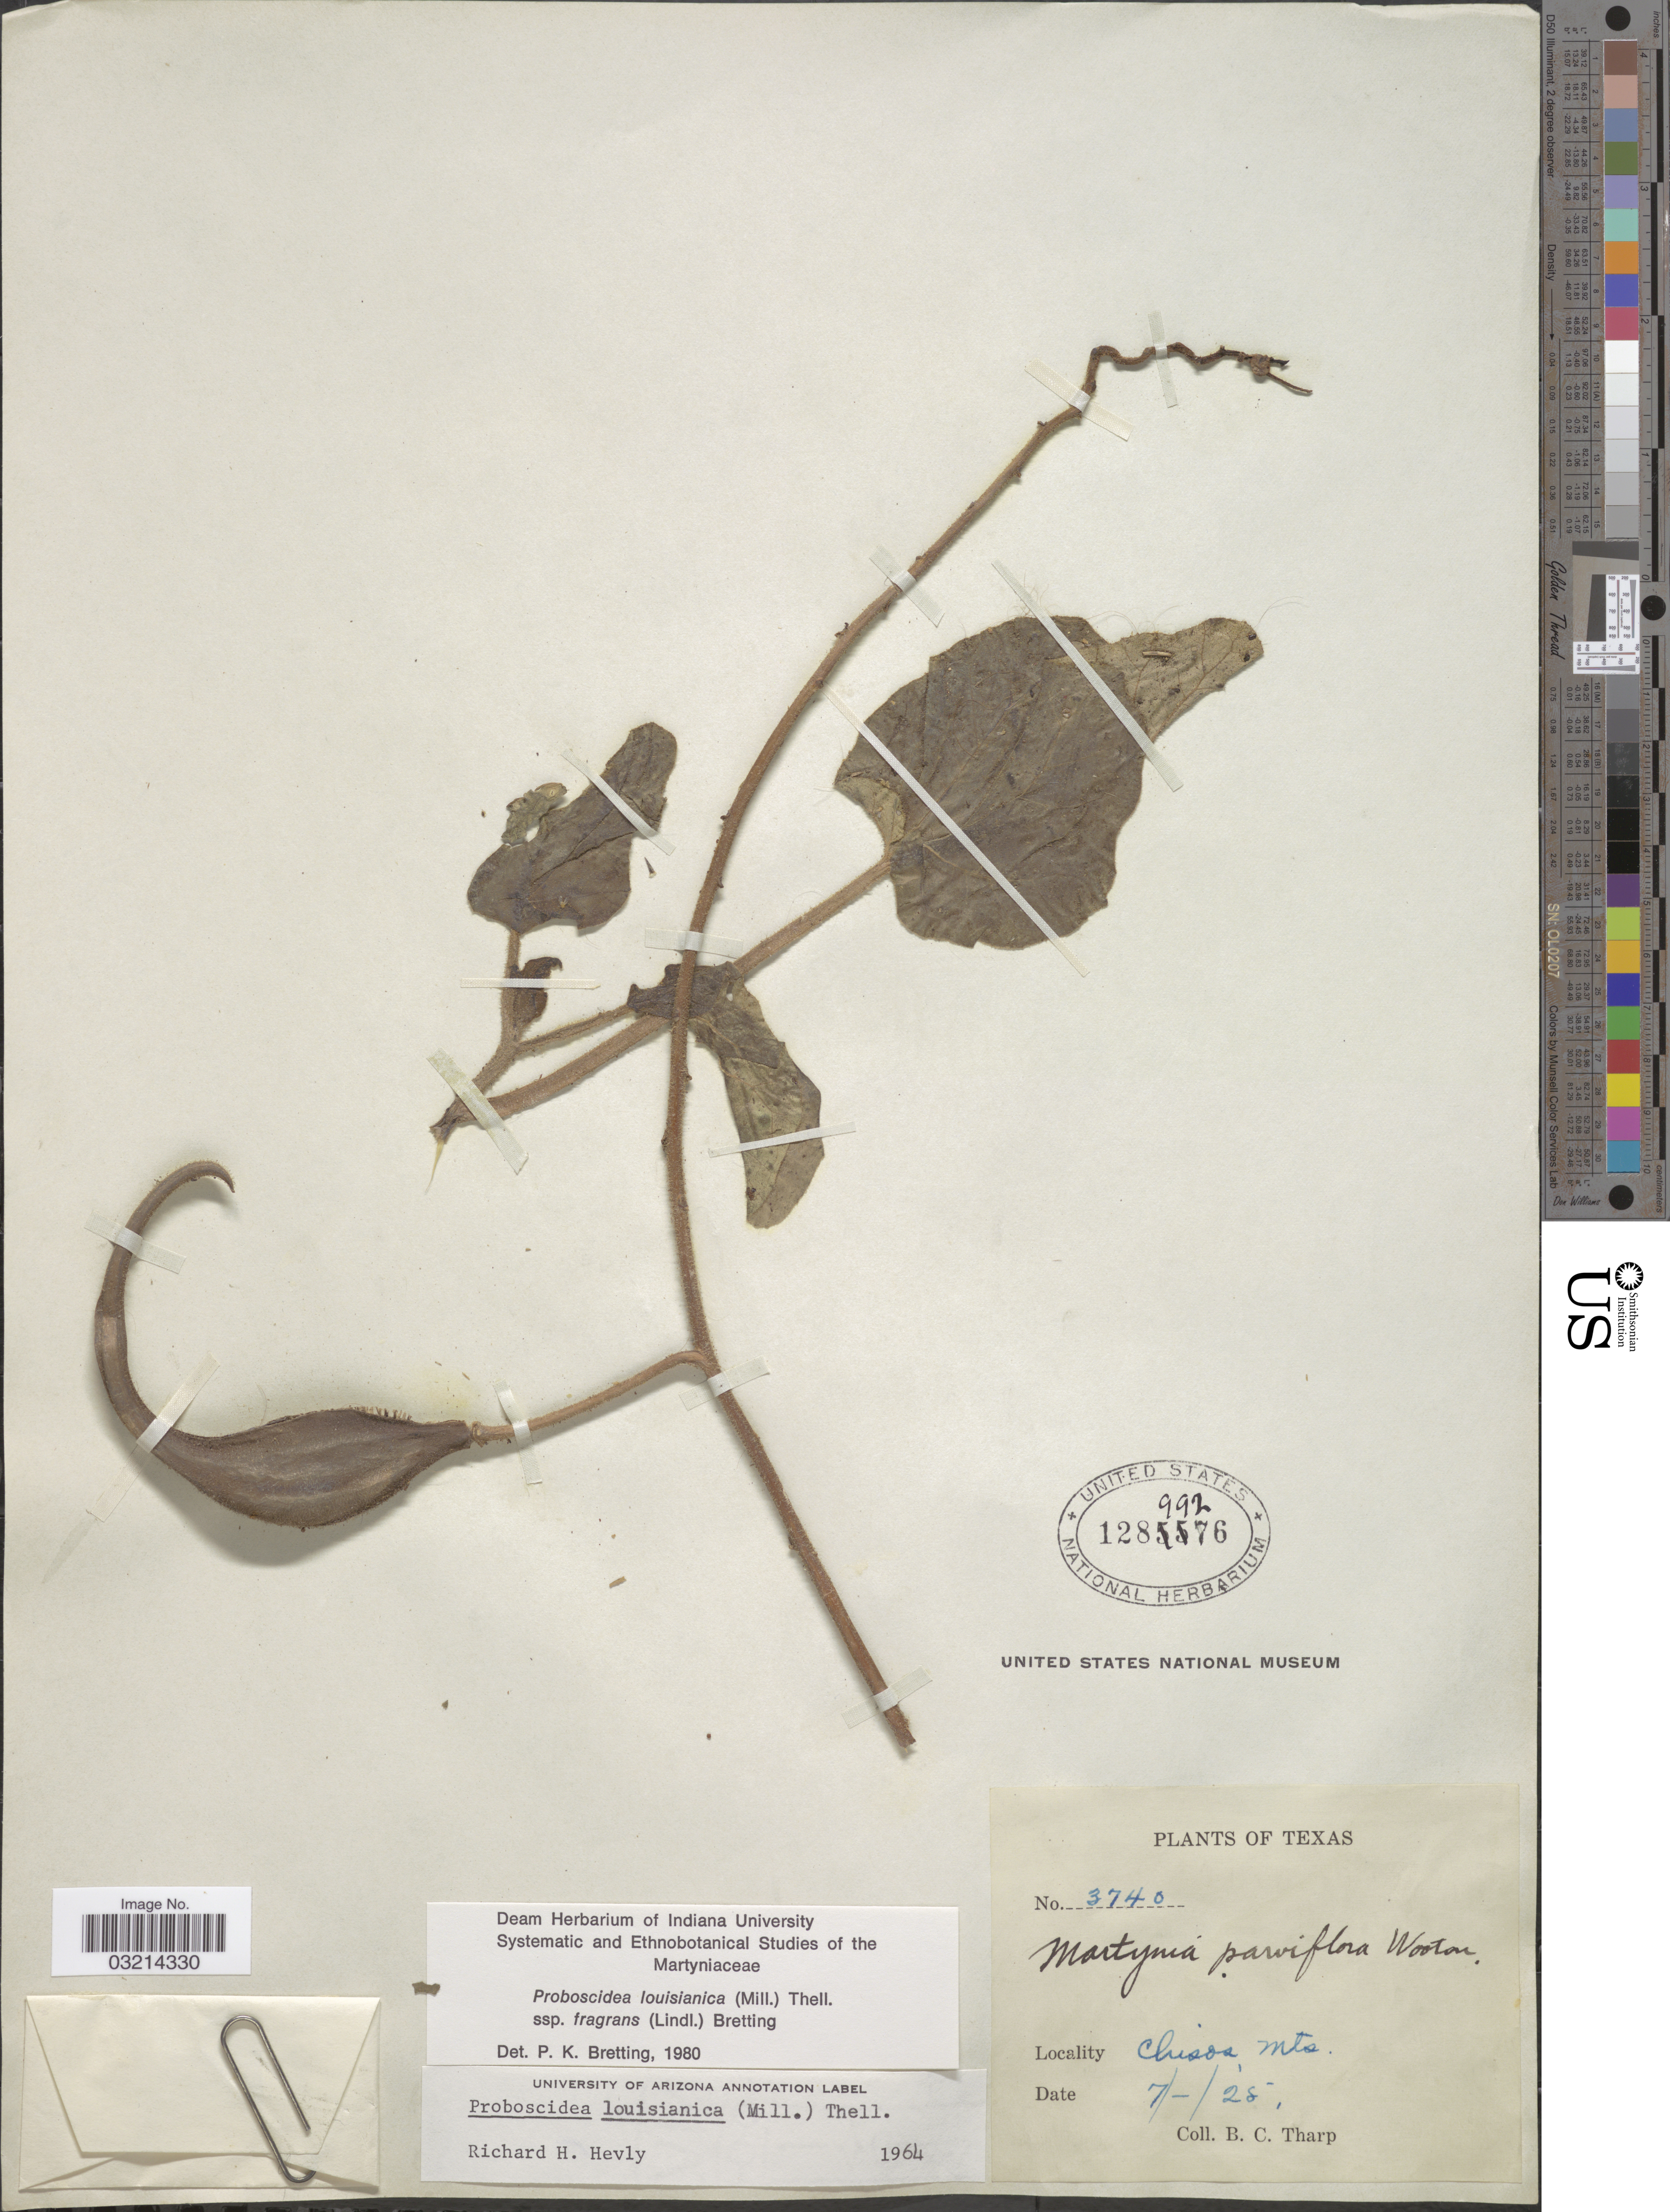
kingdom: Plantae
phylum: Tracheophyta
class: Magnoliopsida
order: Lamiales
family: Martyniaceae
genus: Proboscidea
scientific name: Proboscidea louisianica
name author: Thell.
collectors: B. C. Tharp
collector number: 3740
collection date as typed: Transcribed d/m/y: /7/28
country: United States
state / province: Texas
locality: Chisos Mts.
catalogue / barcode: US 1289926